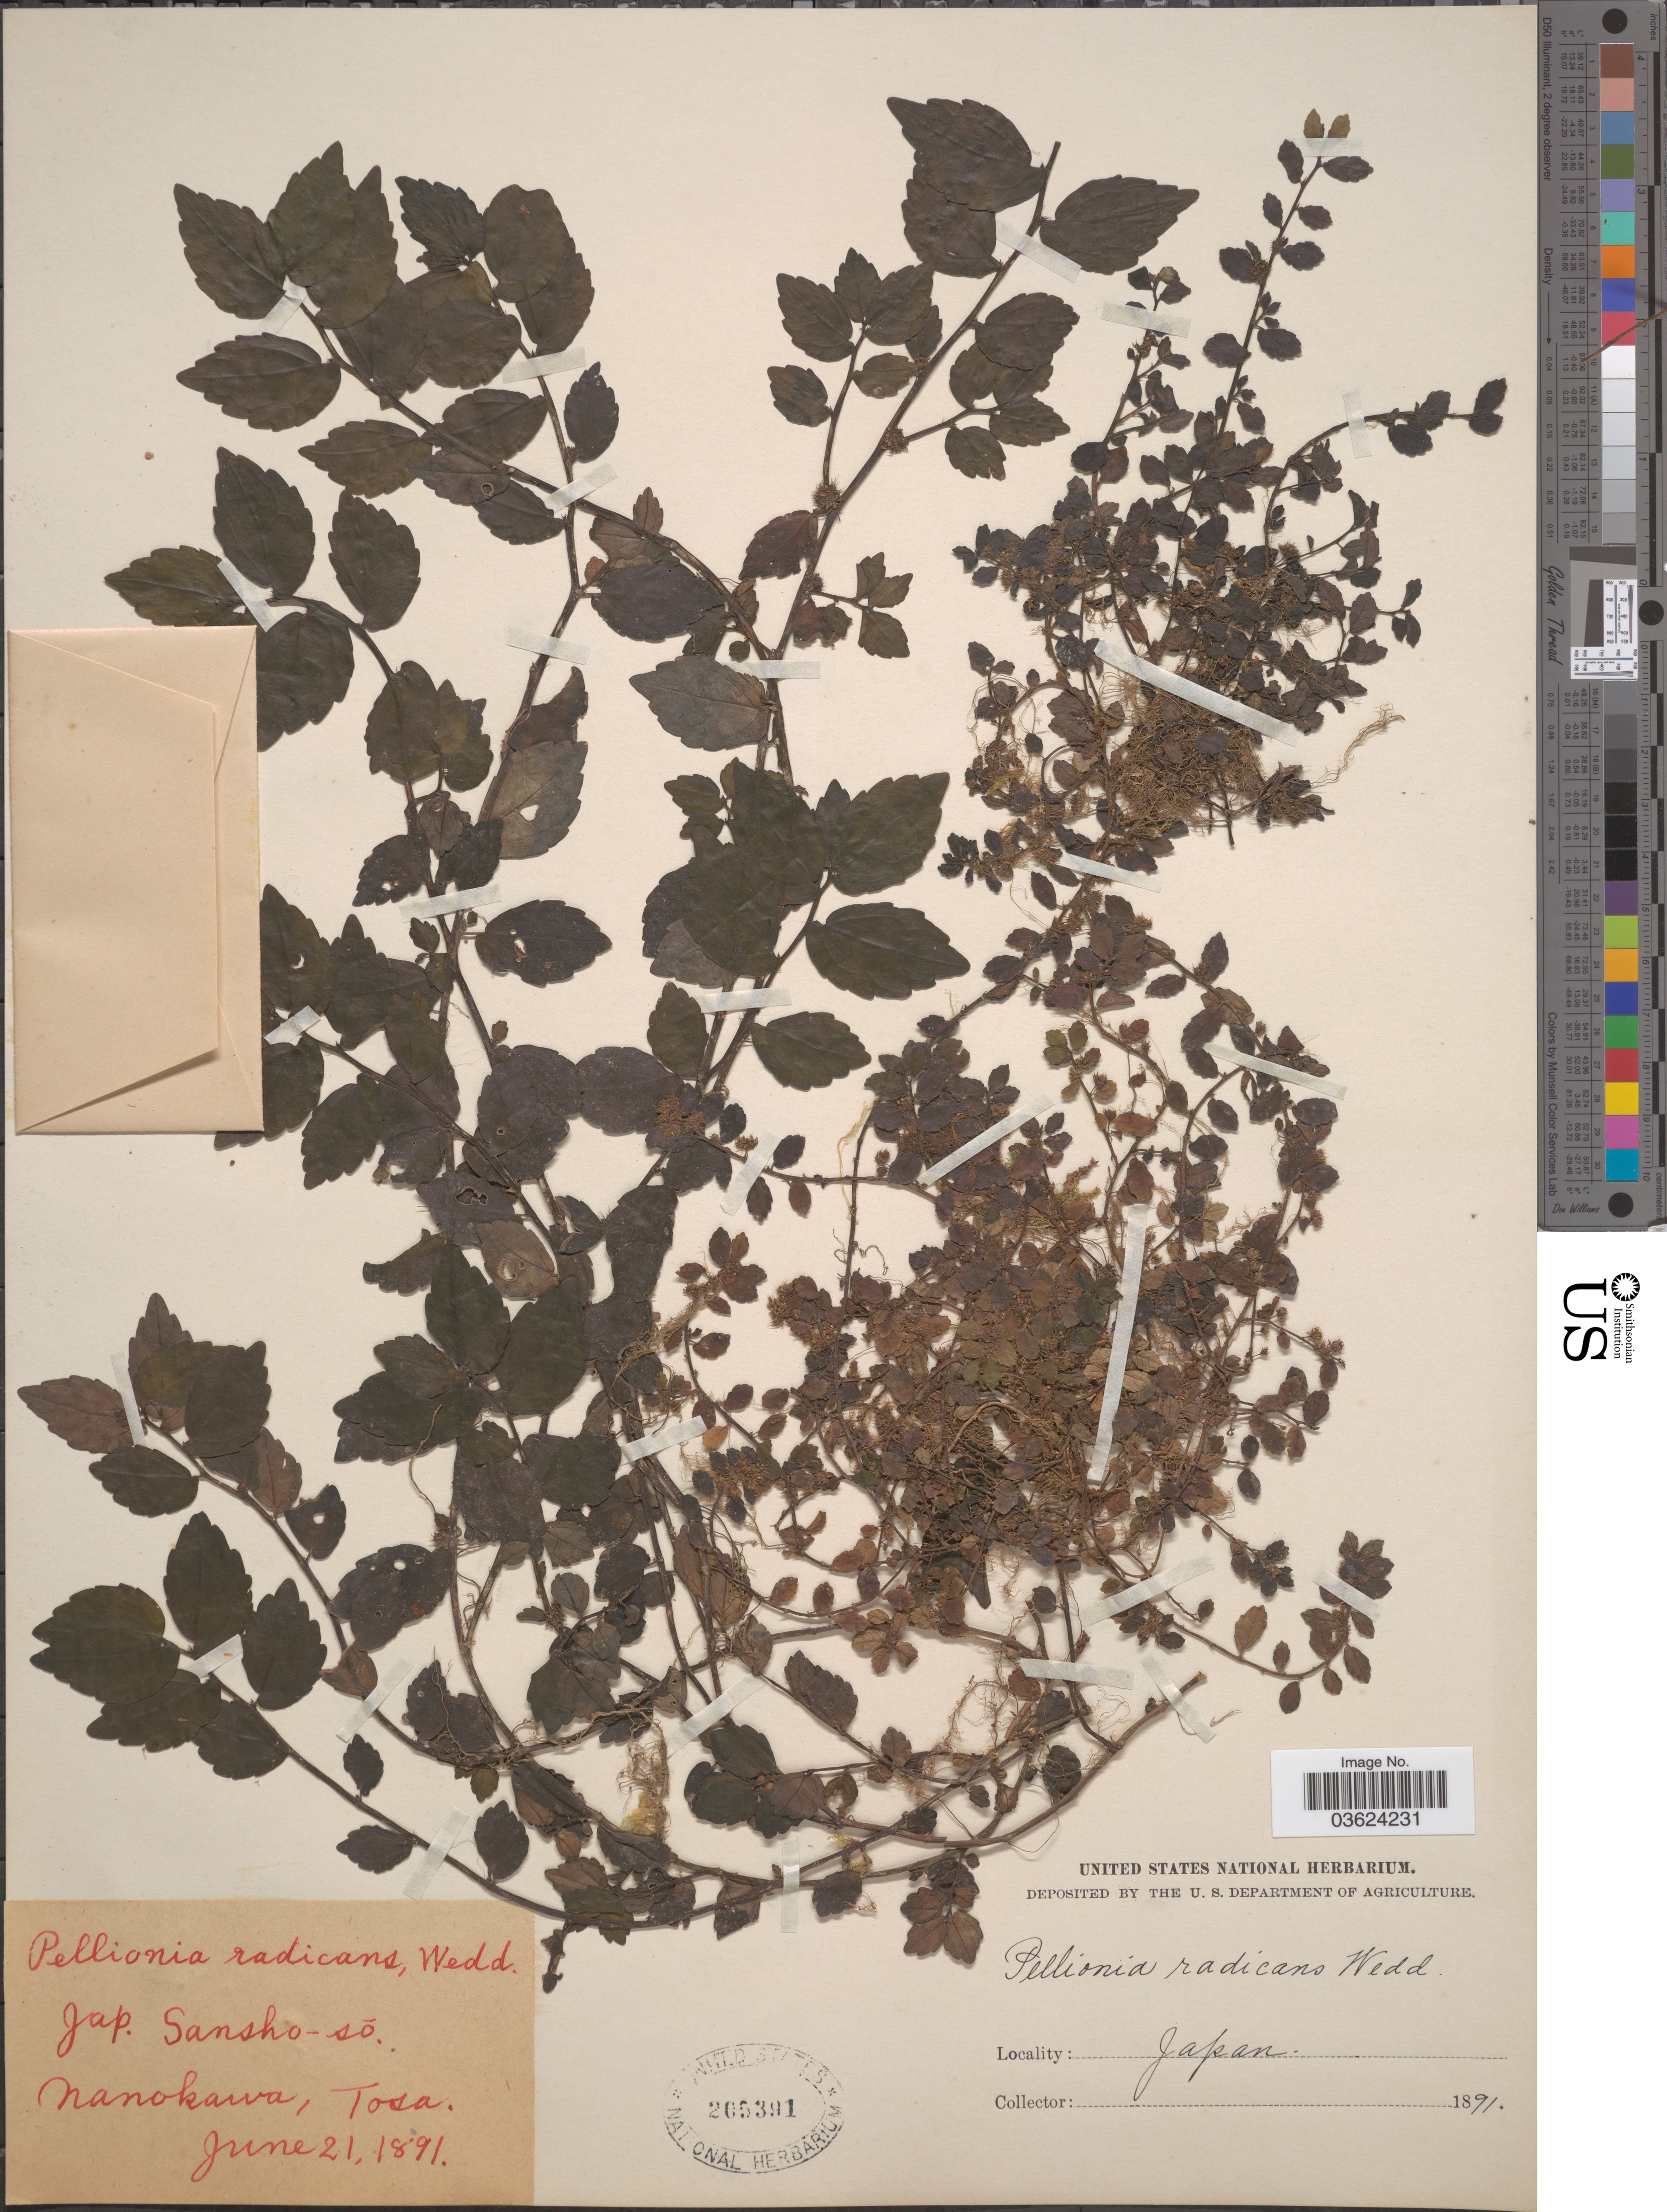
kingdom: Plantae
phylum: Tracheophyta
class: Magnoliopsida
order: Rosales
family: Urticaceae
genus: Pellionia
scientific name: Pellionia radicans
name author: (Siebold & Zucc.) Wedd.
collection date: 1891-06-21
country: Japan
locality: Nanokawa, Tosa.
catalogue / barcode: US 265391